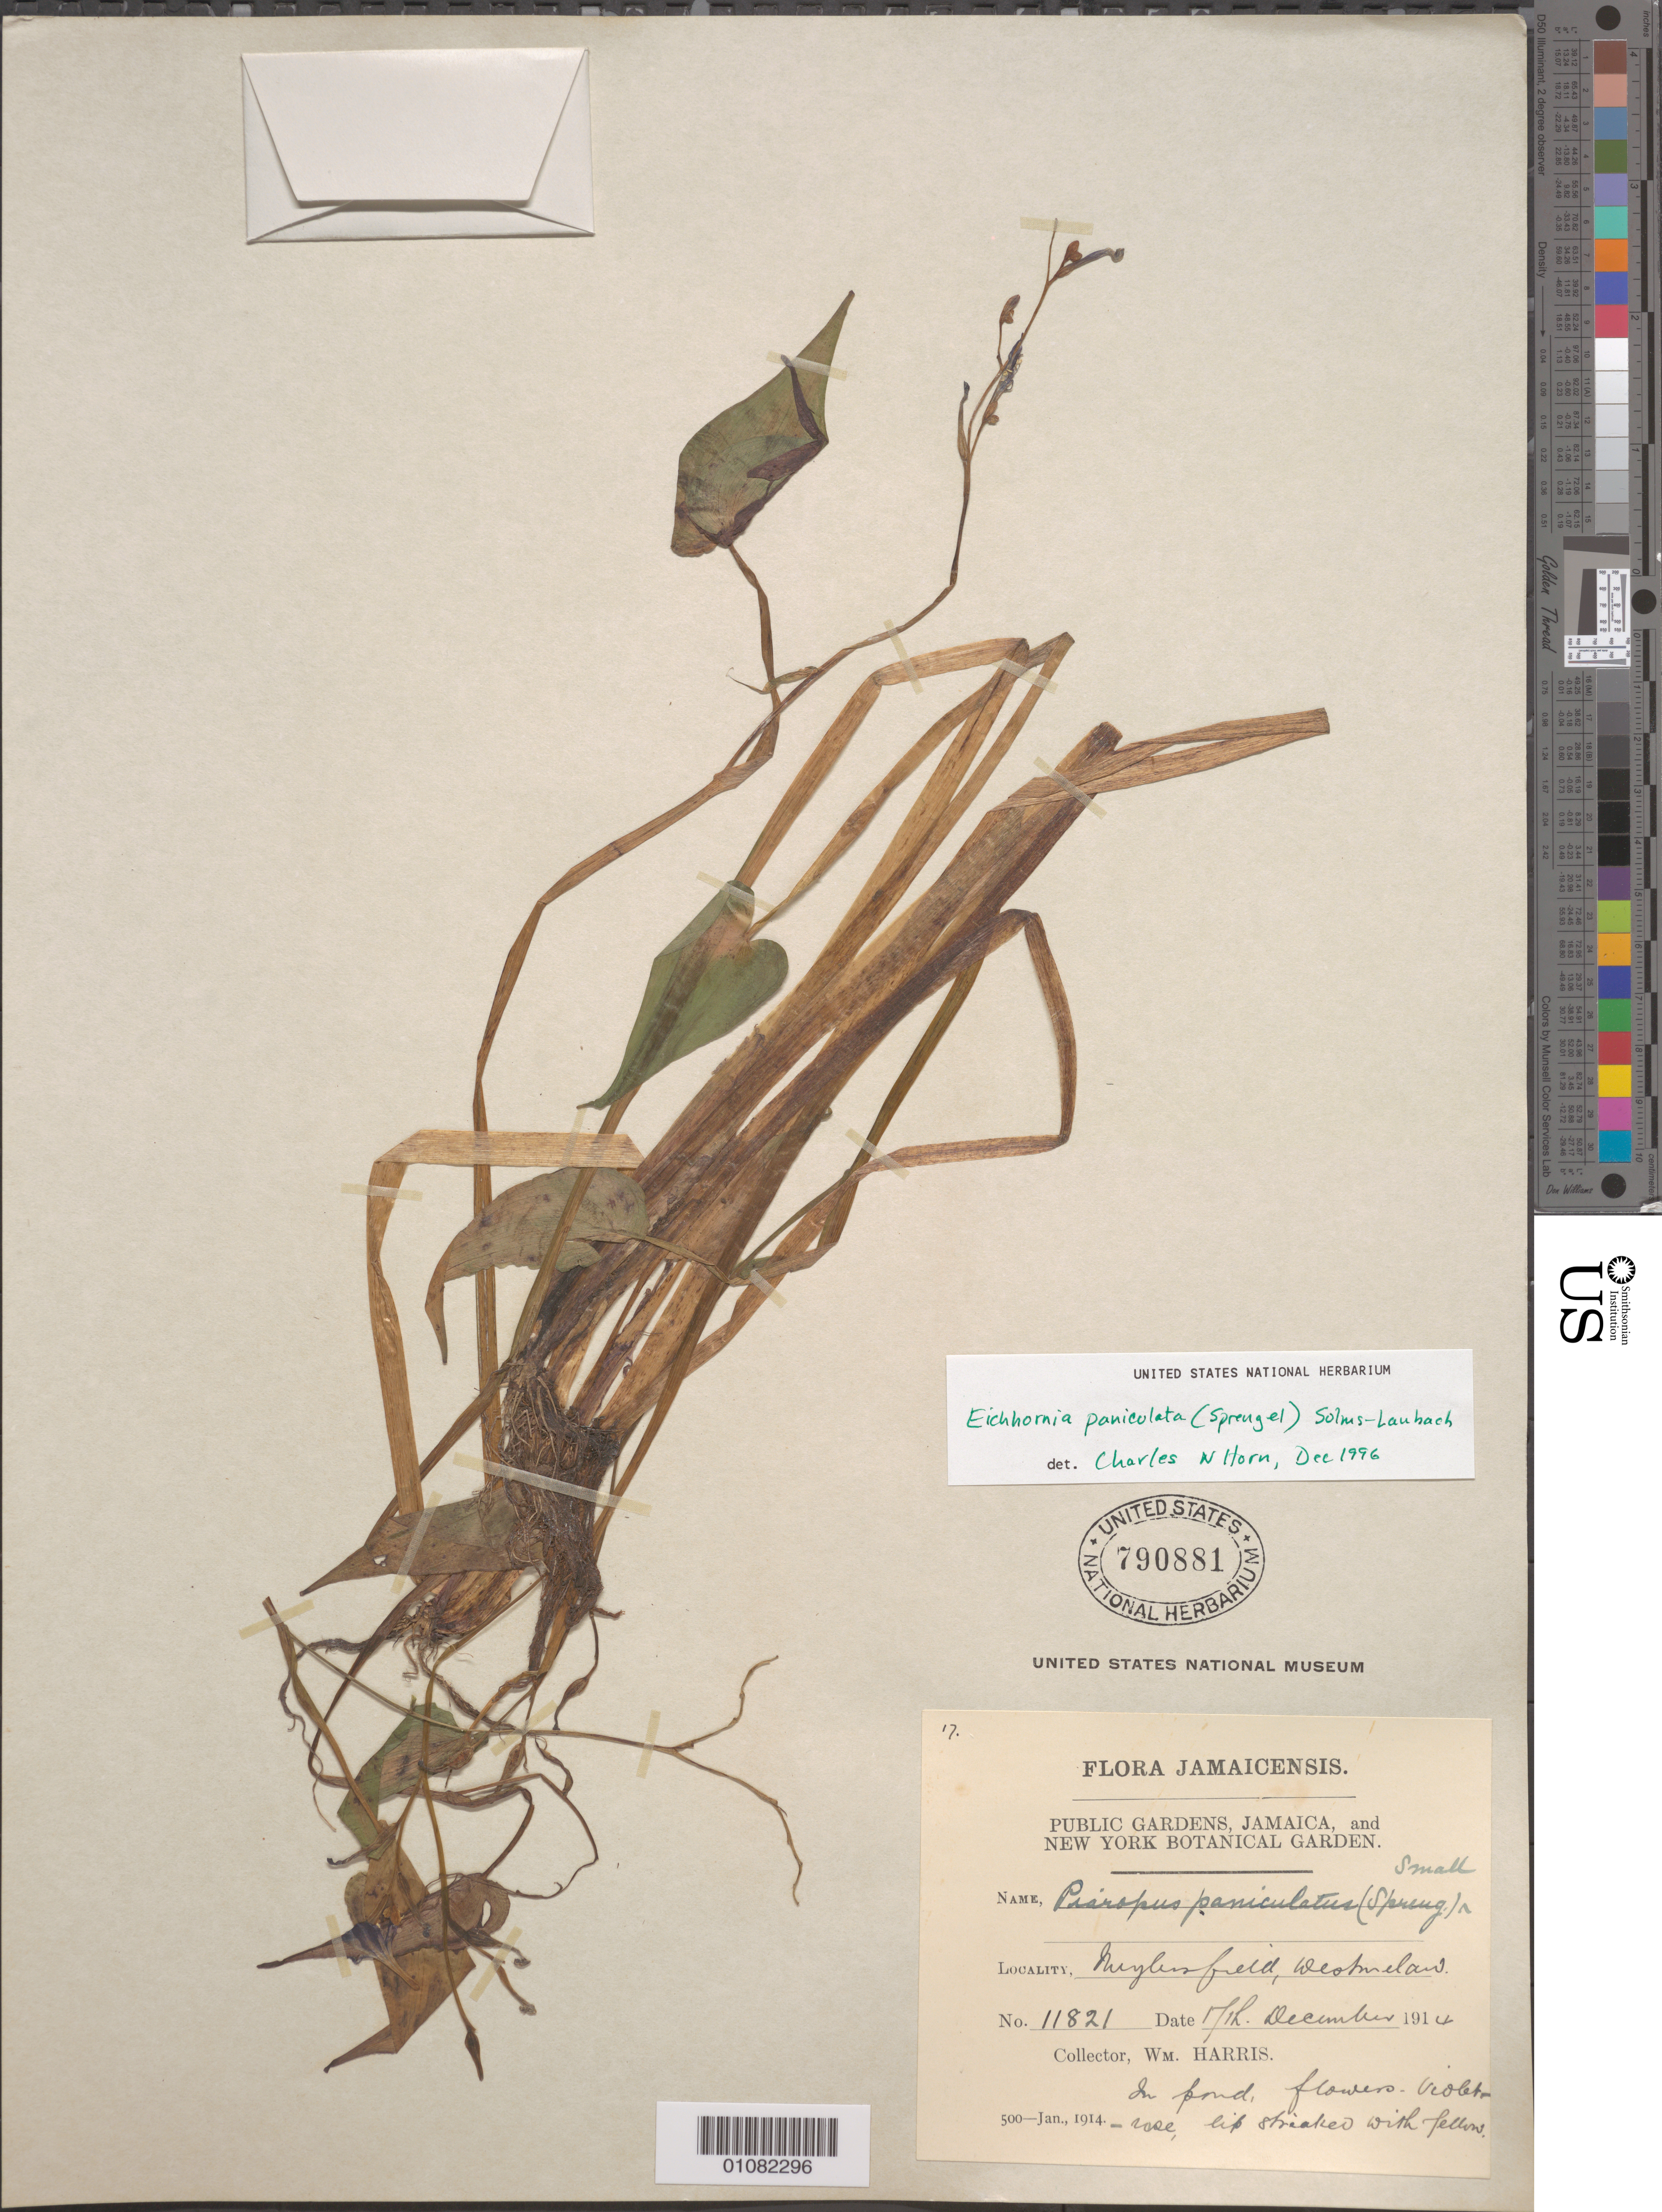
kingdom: Plantae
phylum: Tracheophyta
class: Liliopsida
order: Commelinales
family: Pontederiaceae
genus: Eichhornia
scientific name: Eichhornia paniculata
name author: Solms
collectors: W. Harris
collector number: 11821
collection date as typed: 07 Dec 1914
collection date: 1914-12-07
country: Jamaica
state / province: Westmoreland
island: Jamaica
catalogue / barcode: US 790881